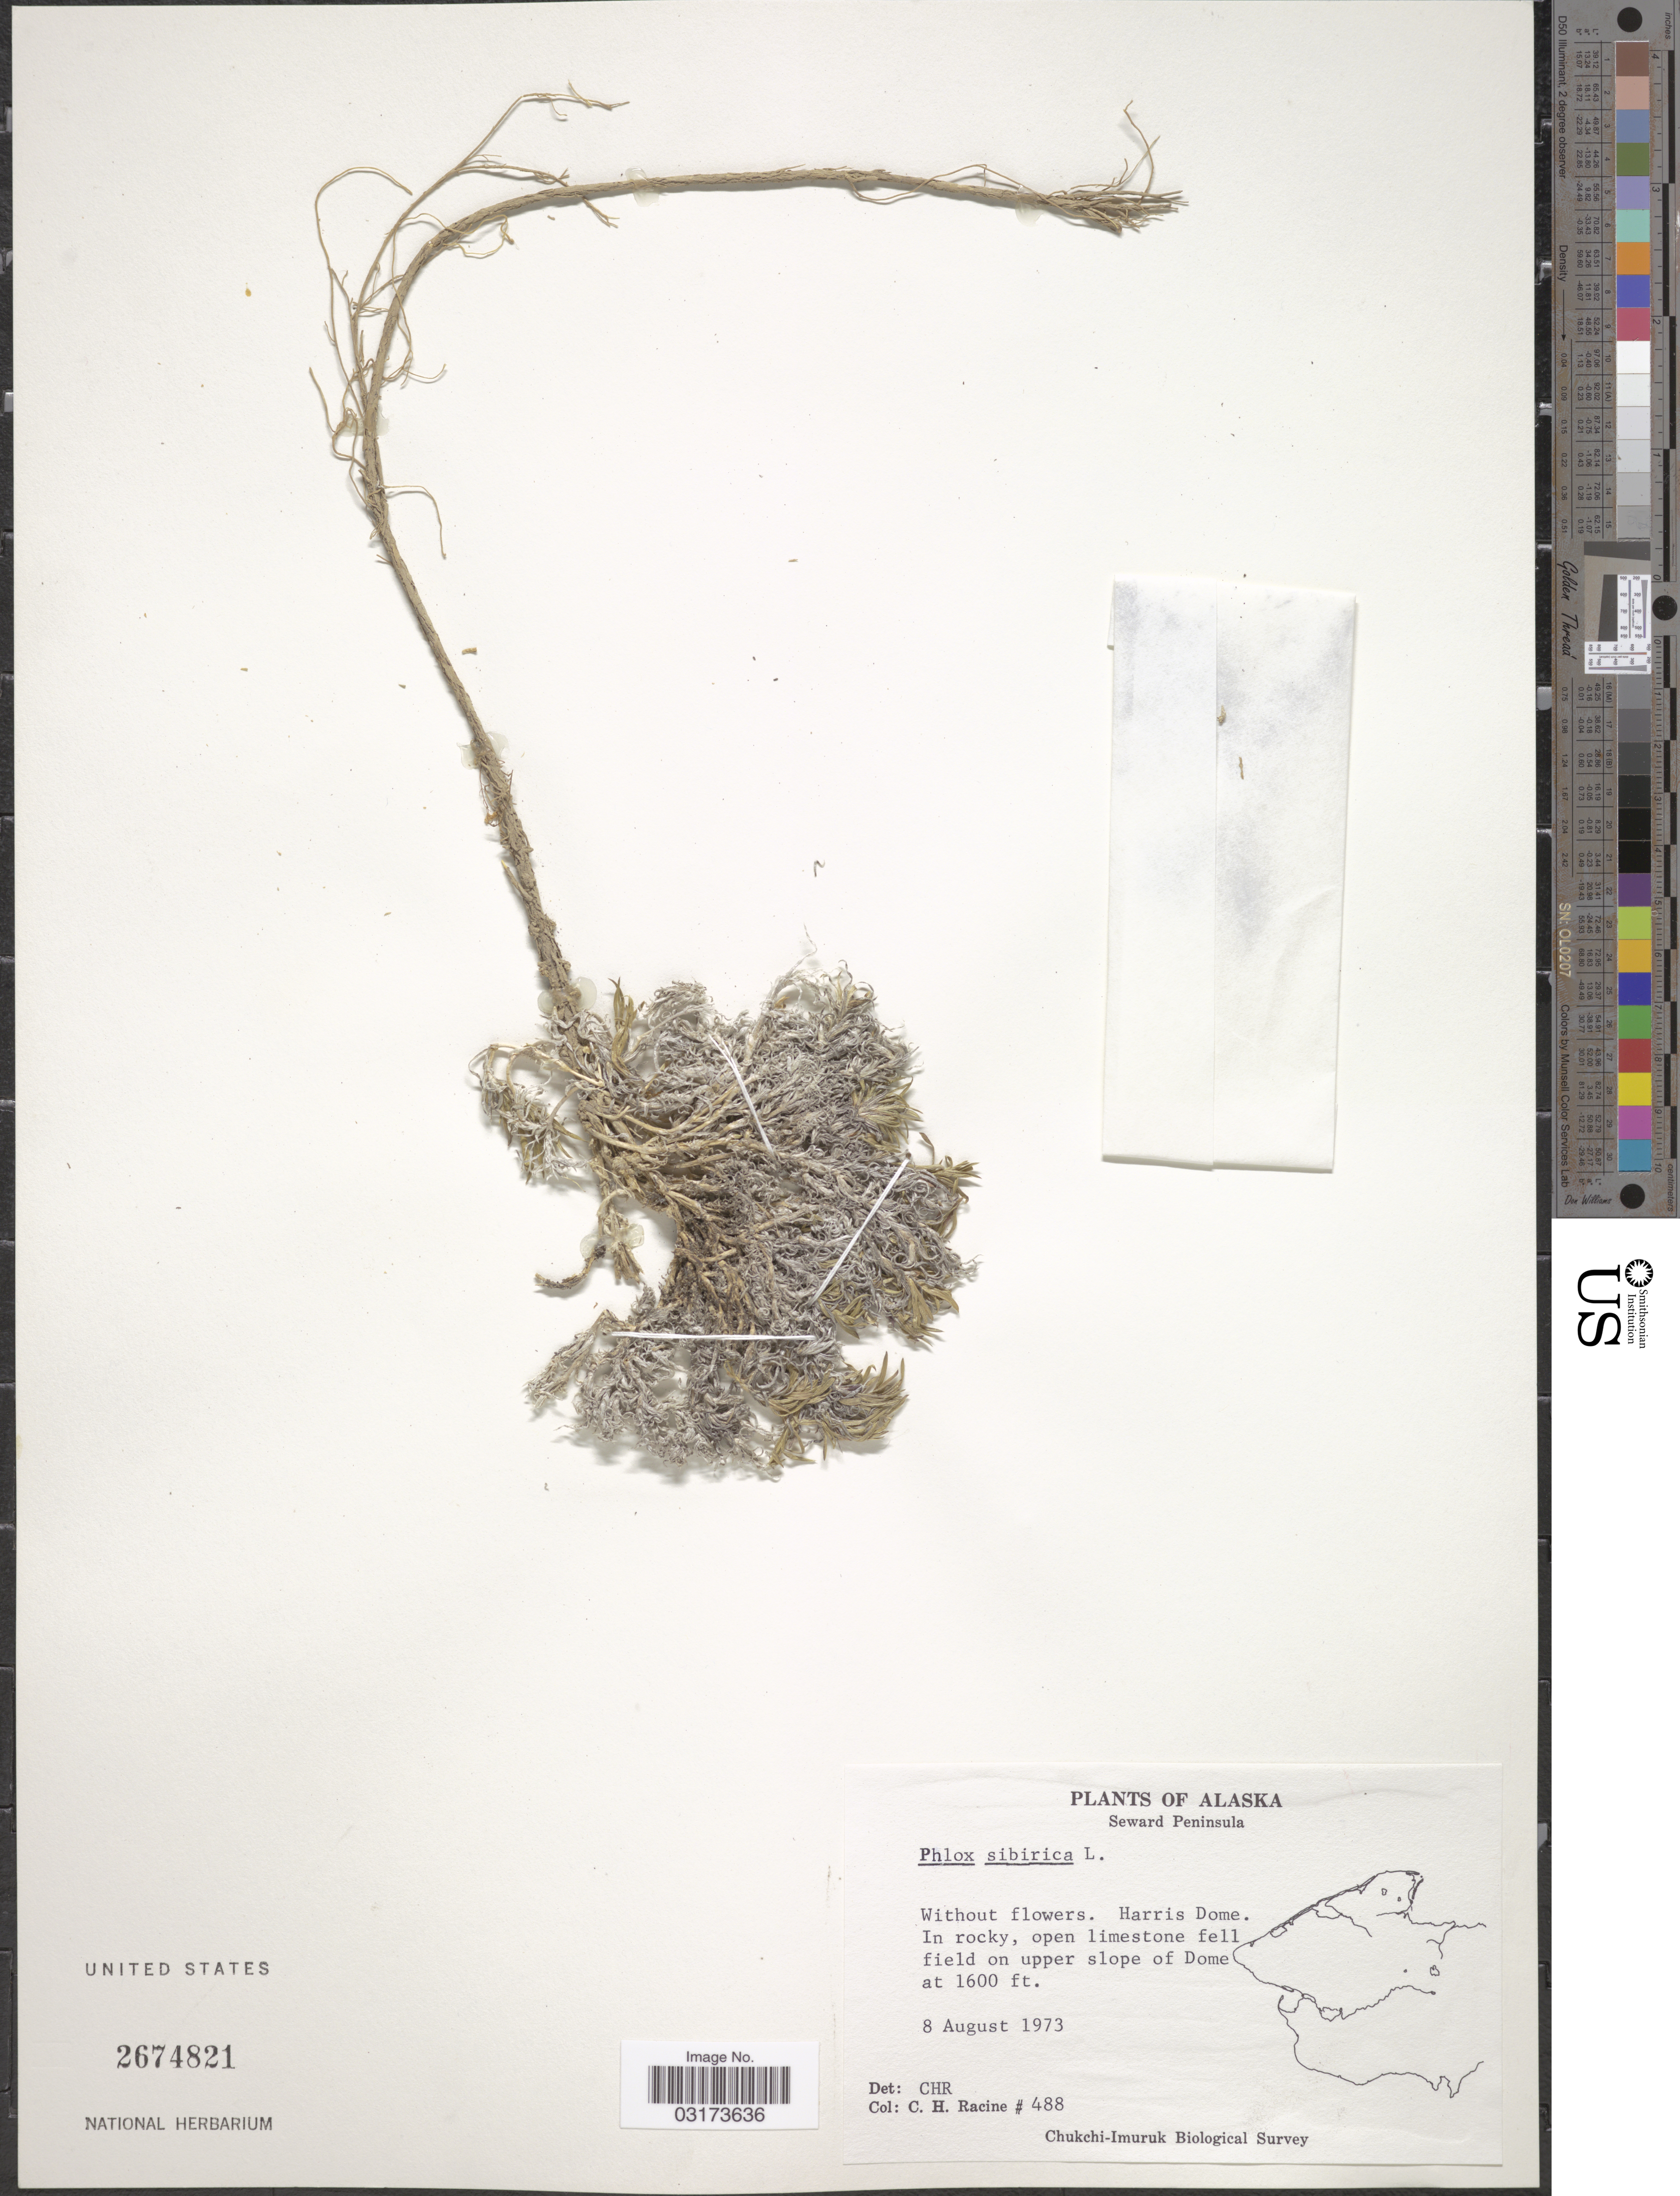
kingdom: Plantae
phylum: Tracheophyta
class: Magnoliopsida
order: Ericales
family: Polemoniaceae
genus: Phlox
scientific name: Phlox alaskensis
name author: Jordal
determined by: Mayfield, M. H.; Ferguson, C. J.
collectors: C. Racine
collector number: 488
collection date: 1973-08-08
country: United States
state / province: Alaska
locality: Seward Peninsula. Harris Dome. In rocky, open limestone fell field on upper slope of Dome.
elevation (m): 488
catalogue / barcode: US 2674821